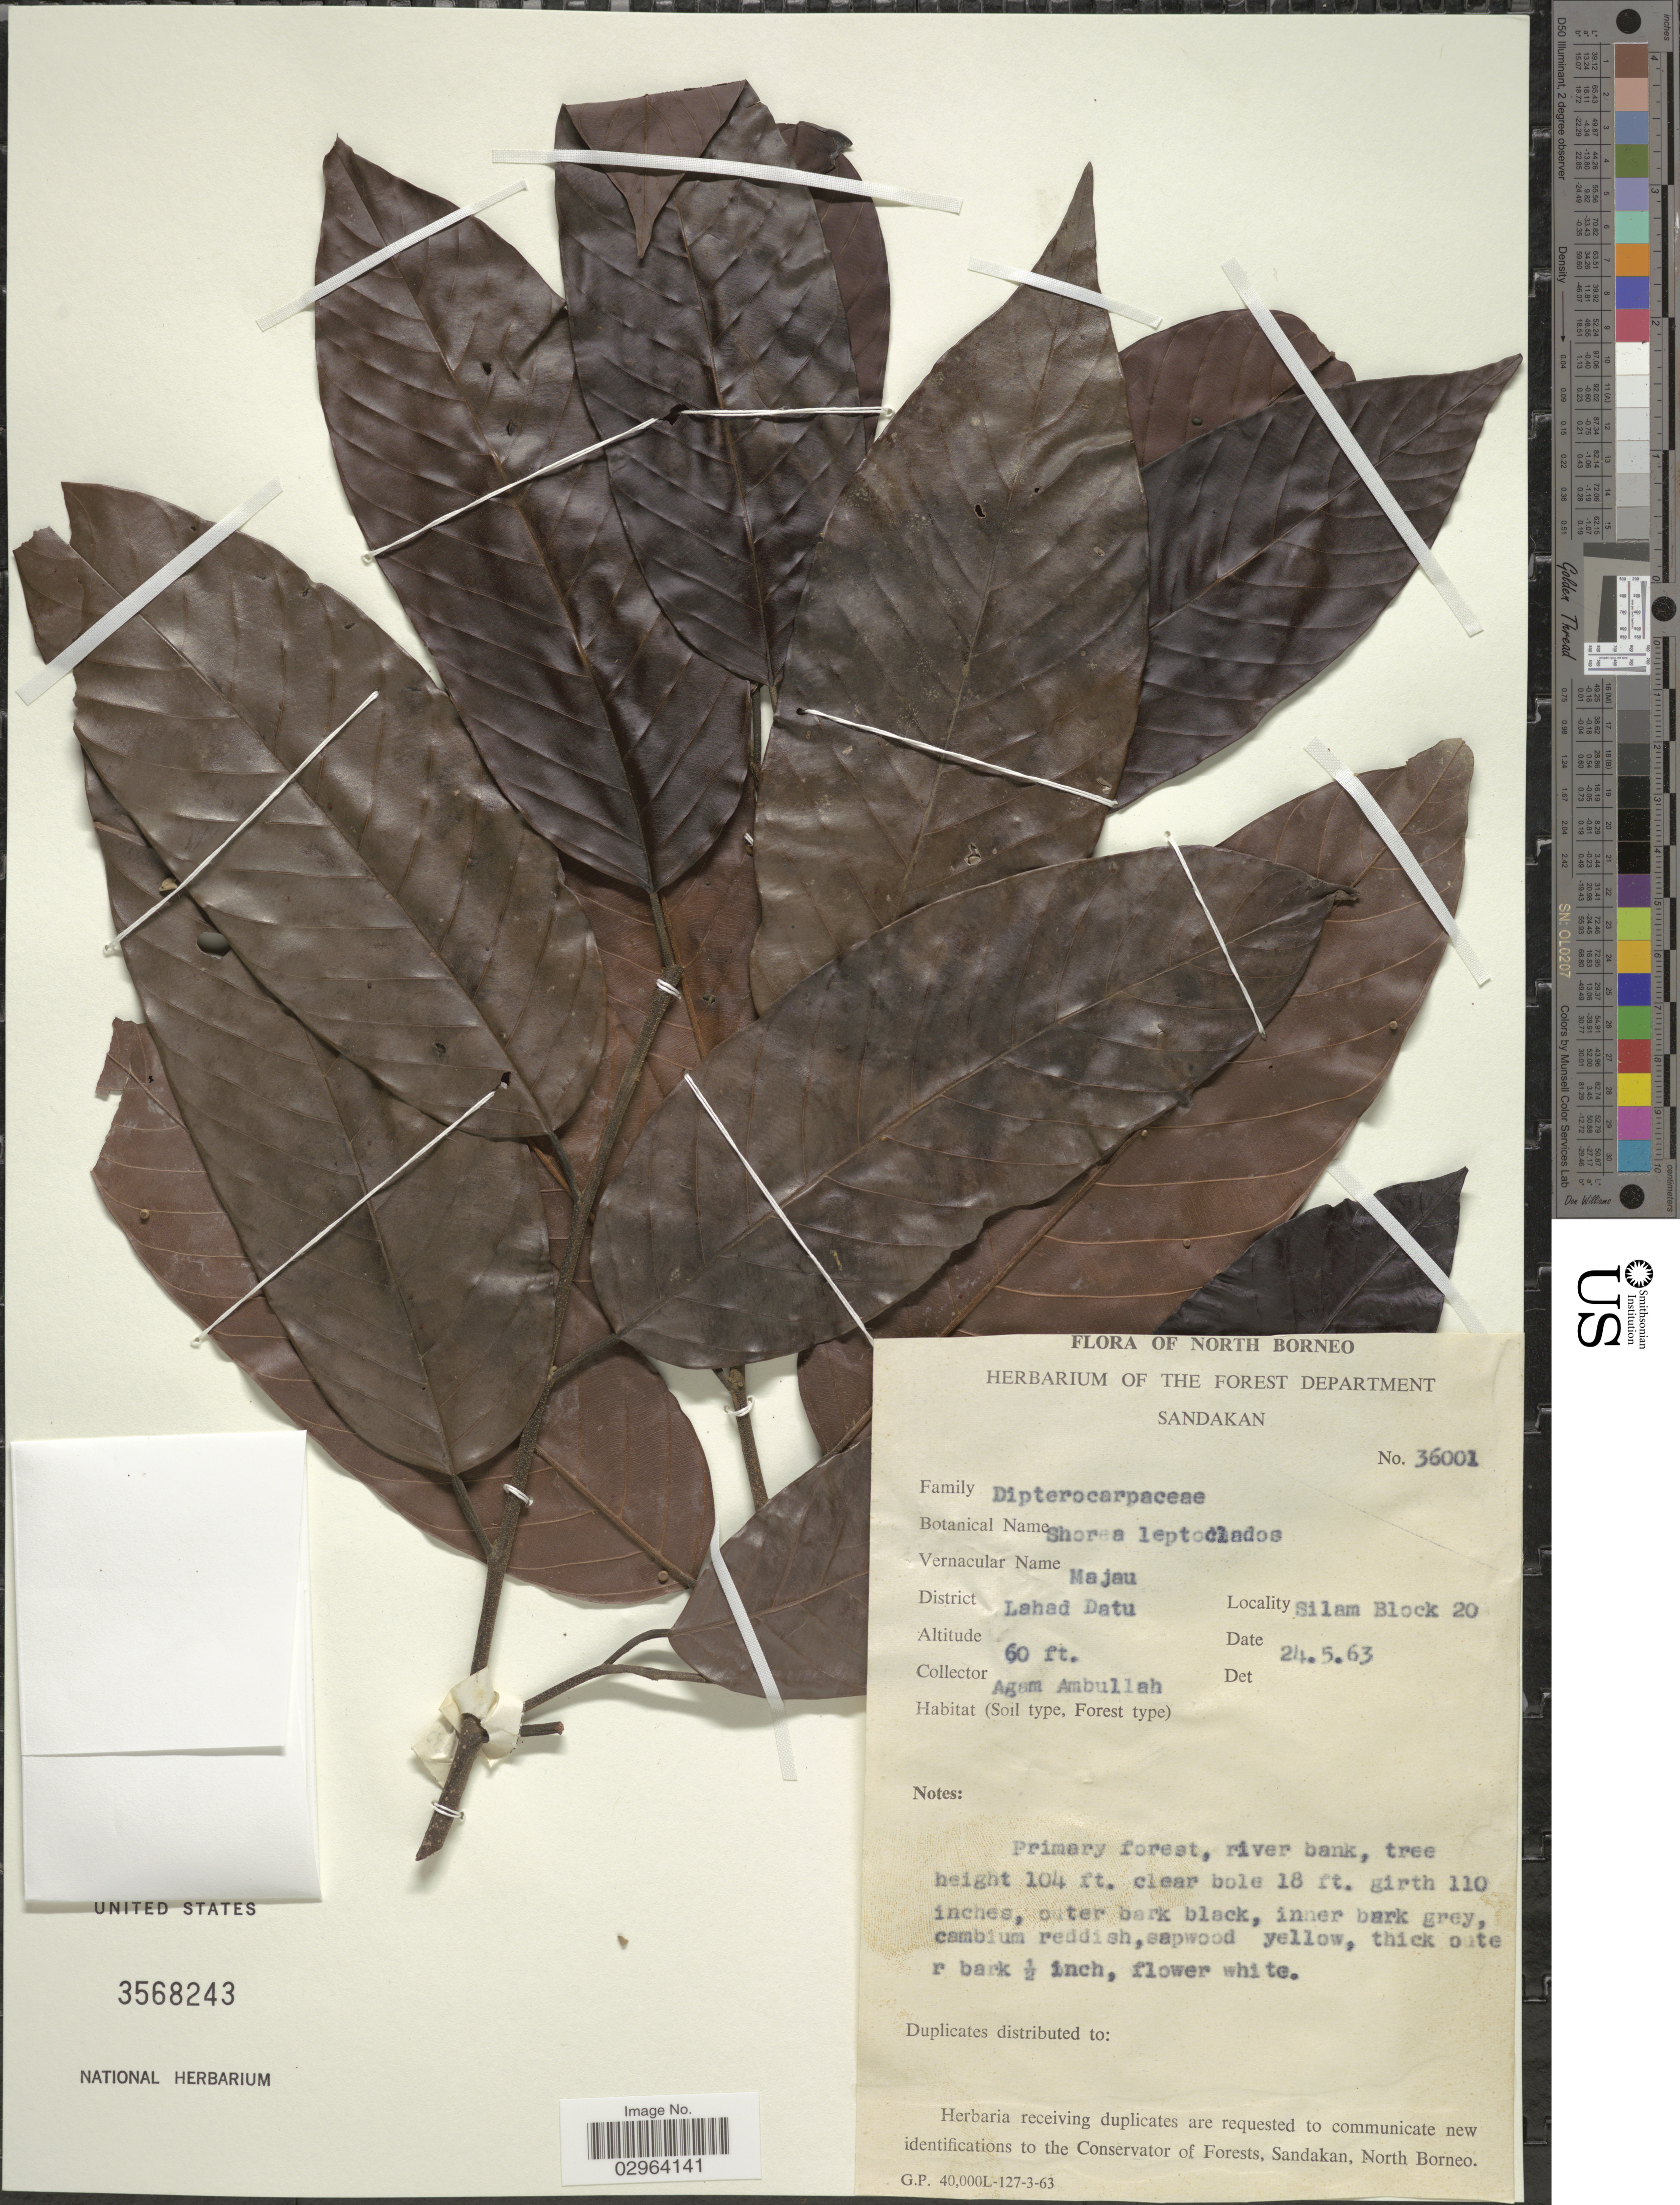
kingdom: Plantae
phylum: Tracheophyta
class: Magnoliopsida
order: Malvales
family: Dipterocarpaceae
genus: Rubroshorea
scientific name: Rubroshorea johorensis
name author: (Foxw.) P.S. Ashton & J. Heck.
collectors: A. Ambullah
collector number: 36001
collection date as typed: Transcribed d/m/y: 24/5/63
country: Malaysia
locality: North Borneo. District Lahad Datu. Silam Block 20.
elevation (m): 18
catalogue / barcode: US 3568243